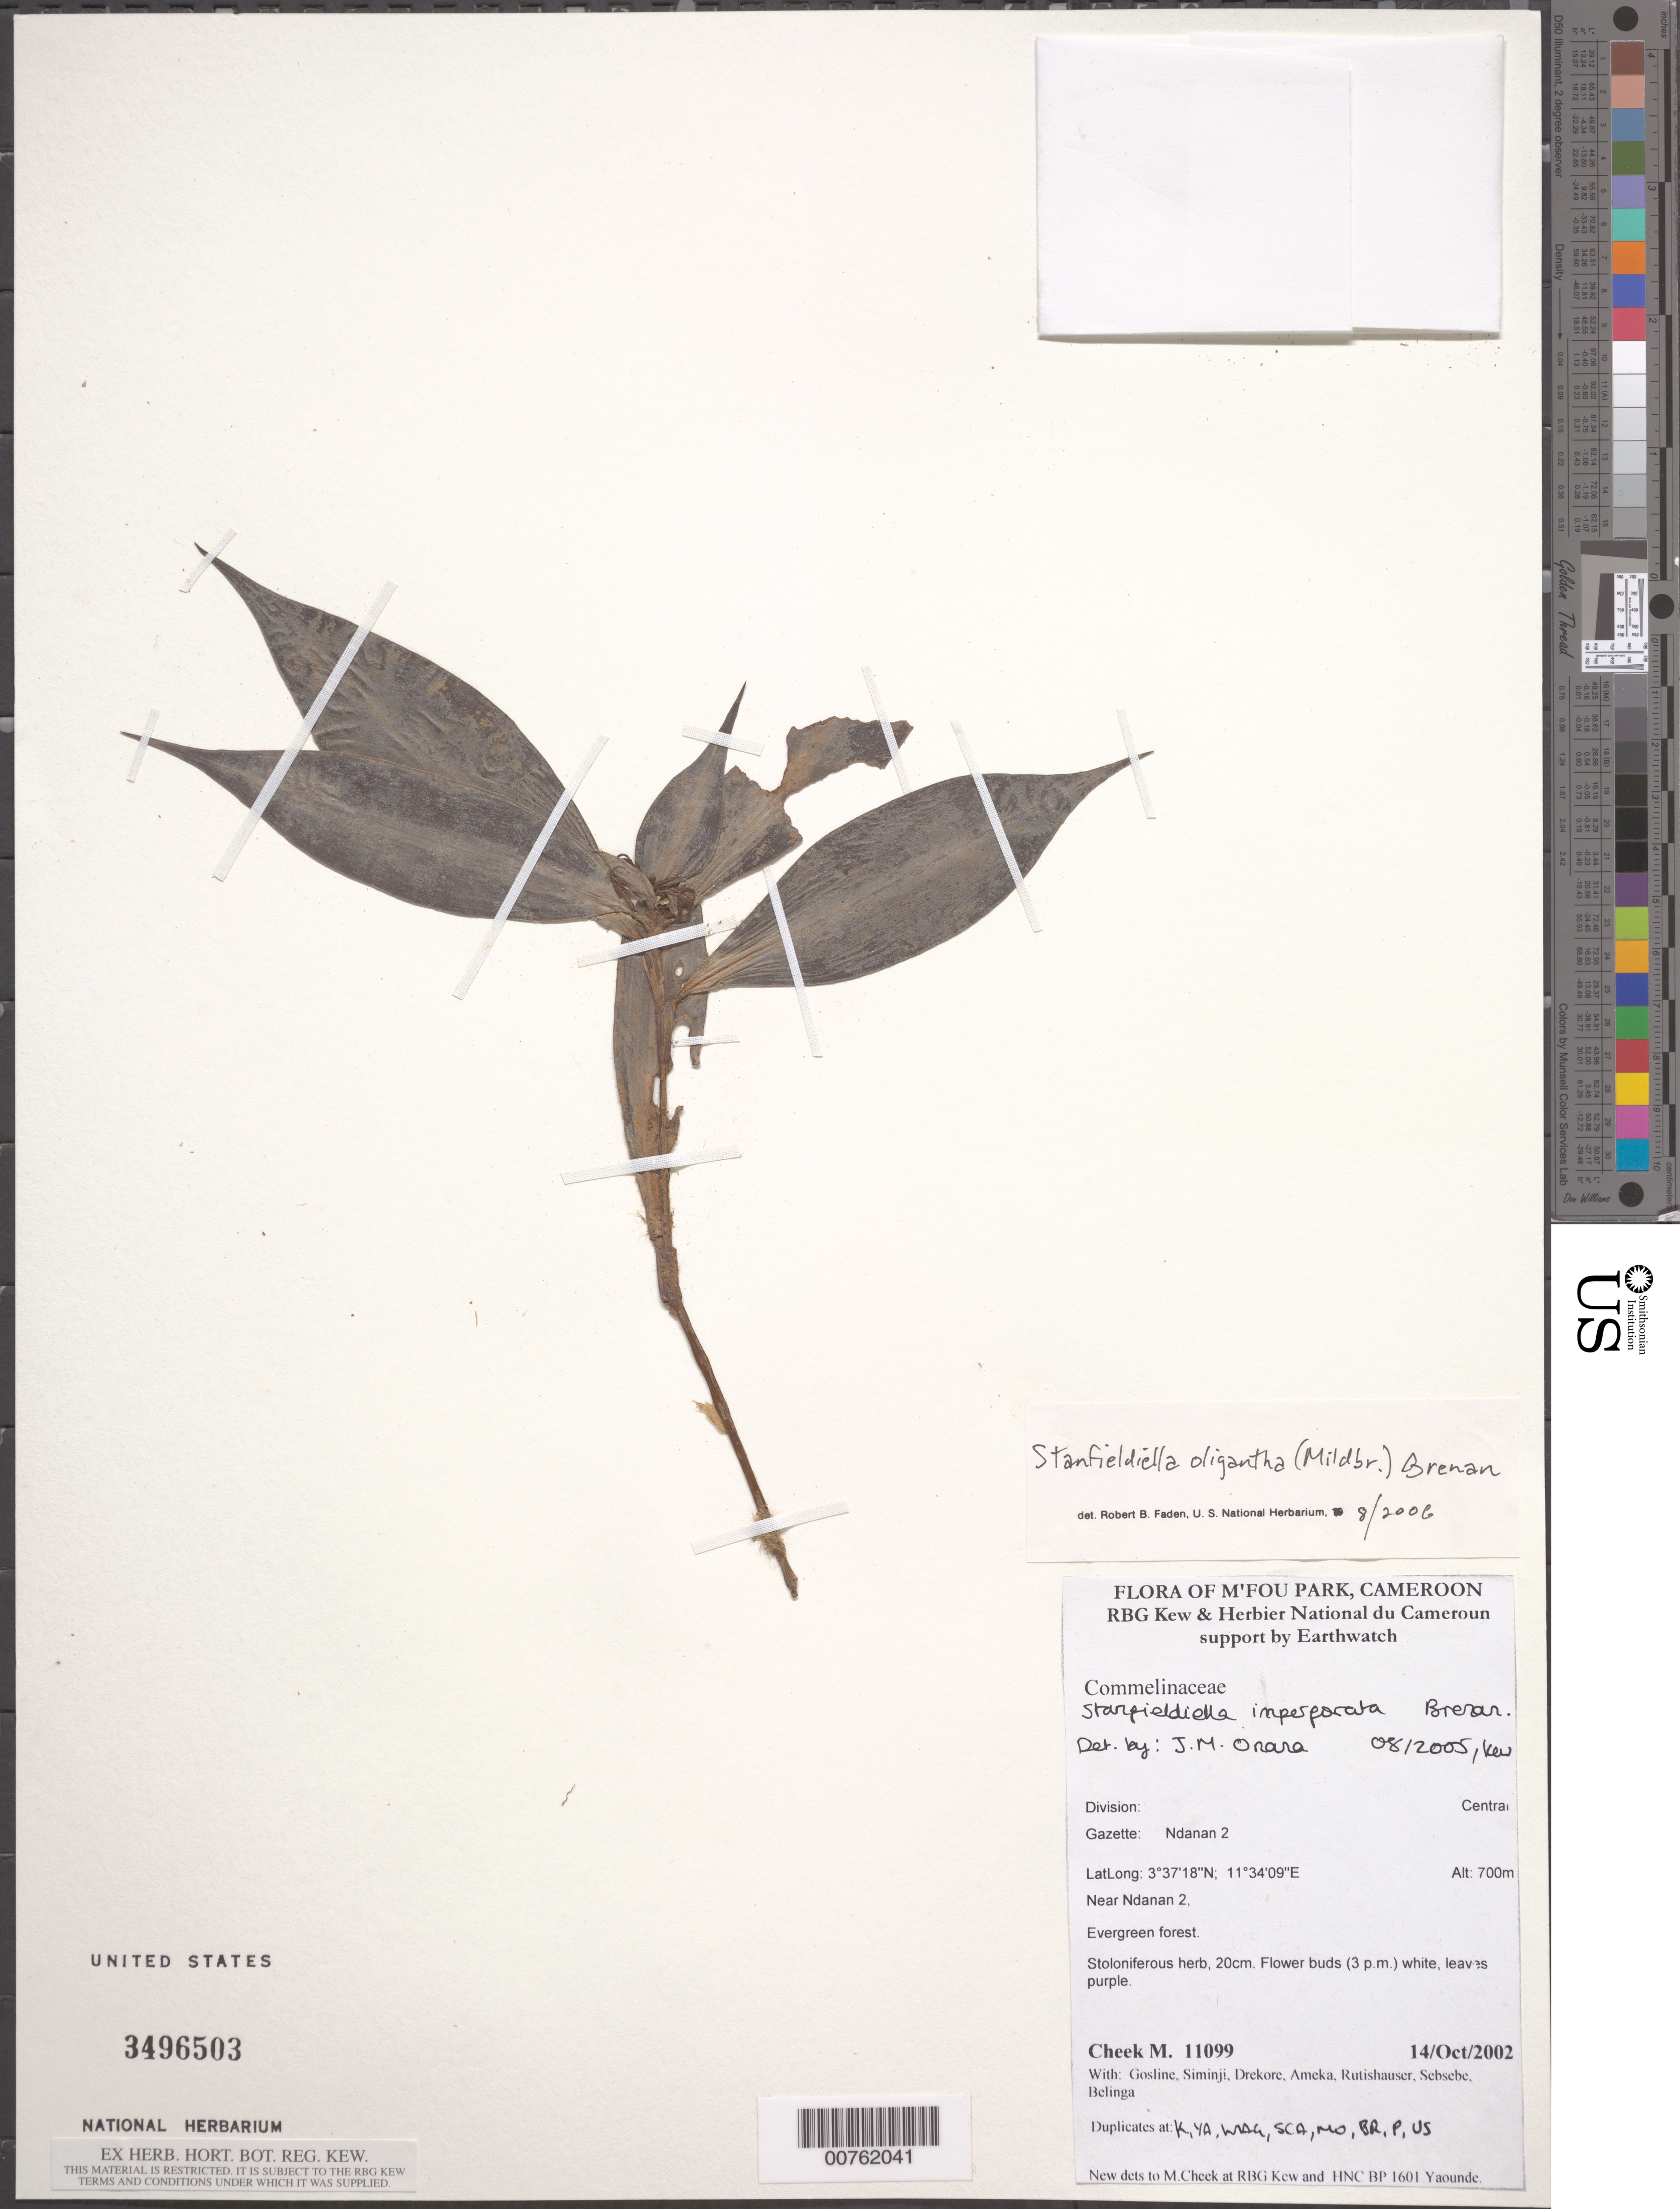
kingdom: Plantae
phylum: Tracheophyta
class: Liliopsida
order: Commelinales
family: Commelinaceae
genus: Stanfieldiella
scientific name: Stanfieldiella oligantha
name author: (Mildbr.) Brenan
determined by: Faden, Robert B., (US), Smithsonian Institution - National Museum of Natural History (UNITED STATES)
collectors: M. Cheek et al.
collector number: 11099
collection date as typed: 14 Oct 2002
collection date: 2002-10-14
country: Cameroon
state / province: Centre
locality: Ndanan 2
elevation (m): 700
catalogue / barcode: US 3496503